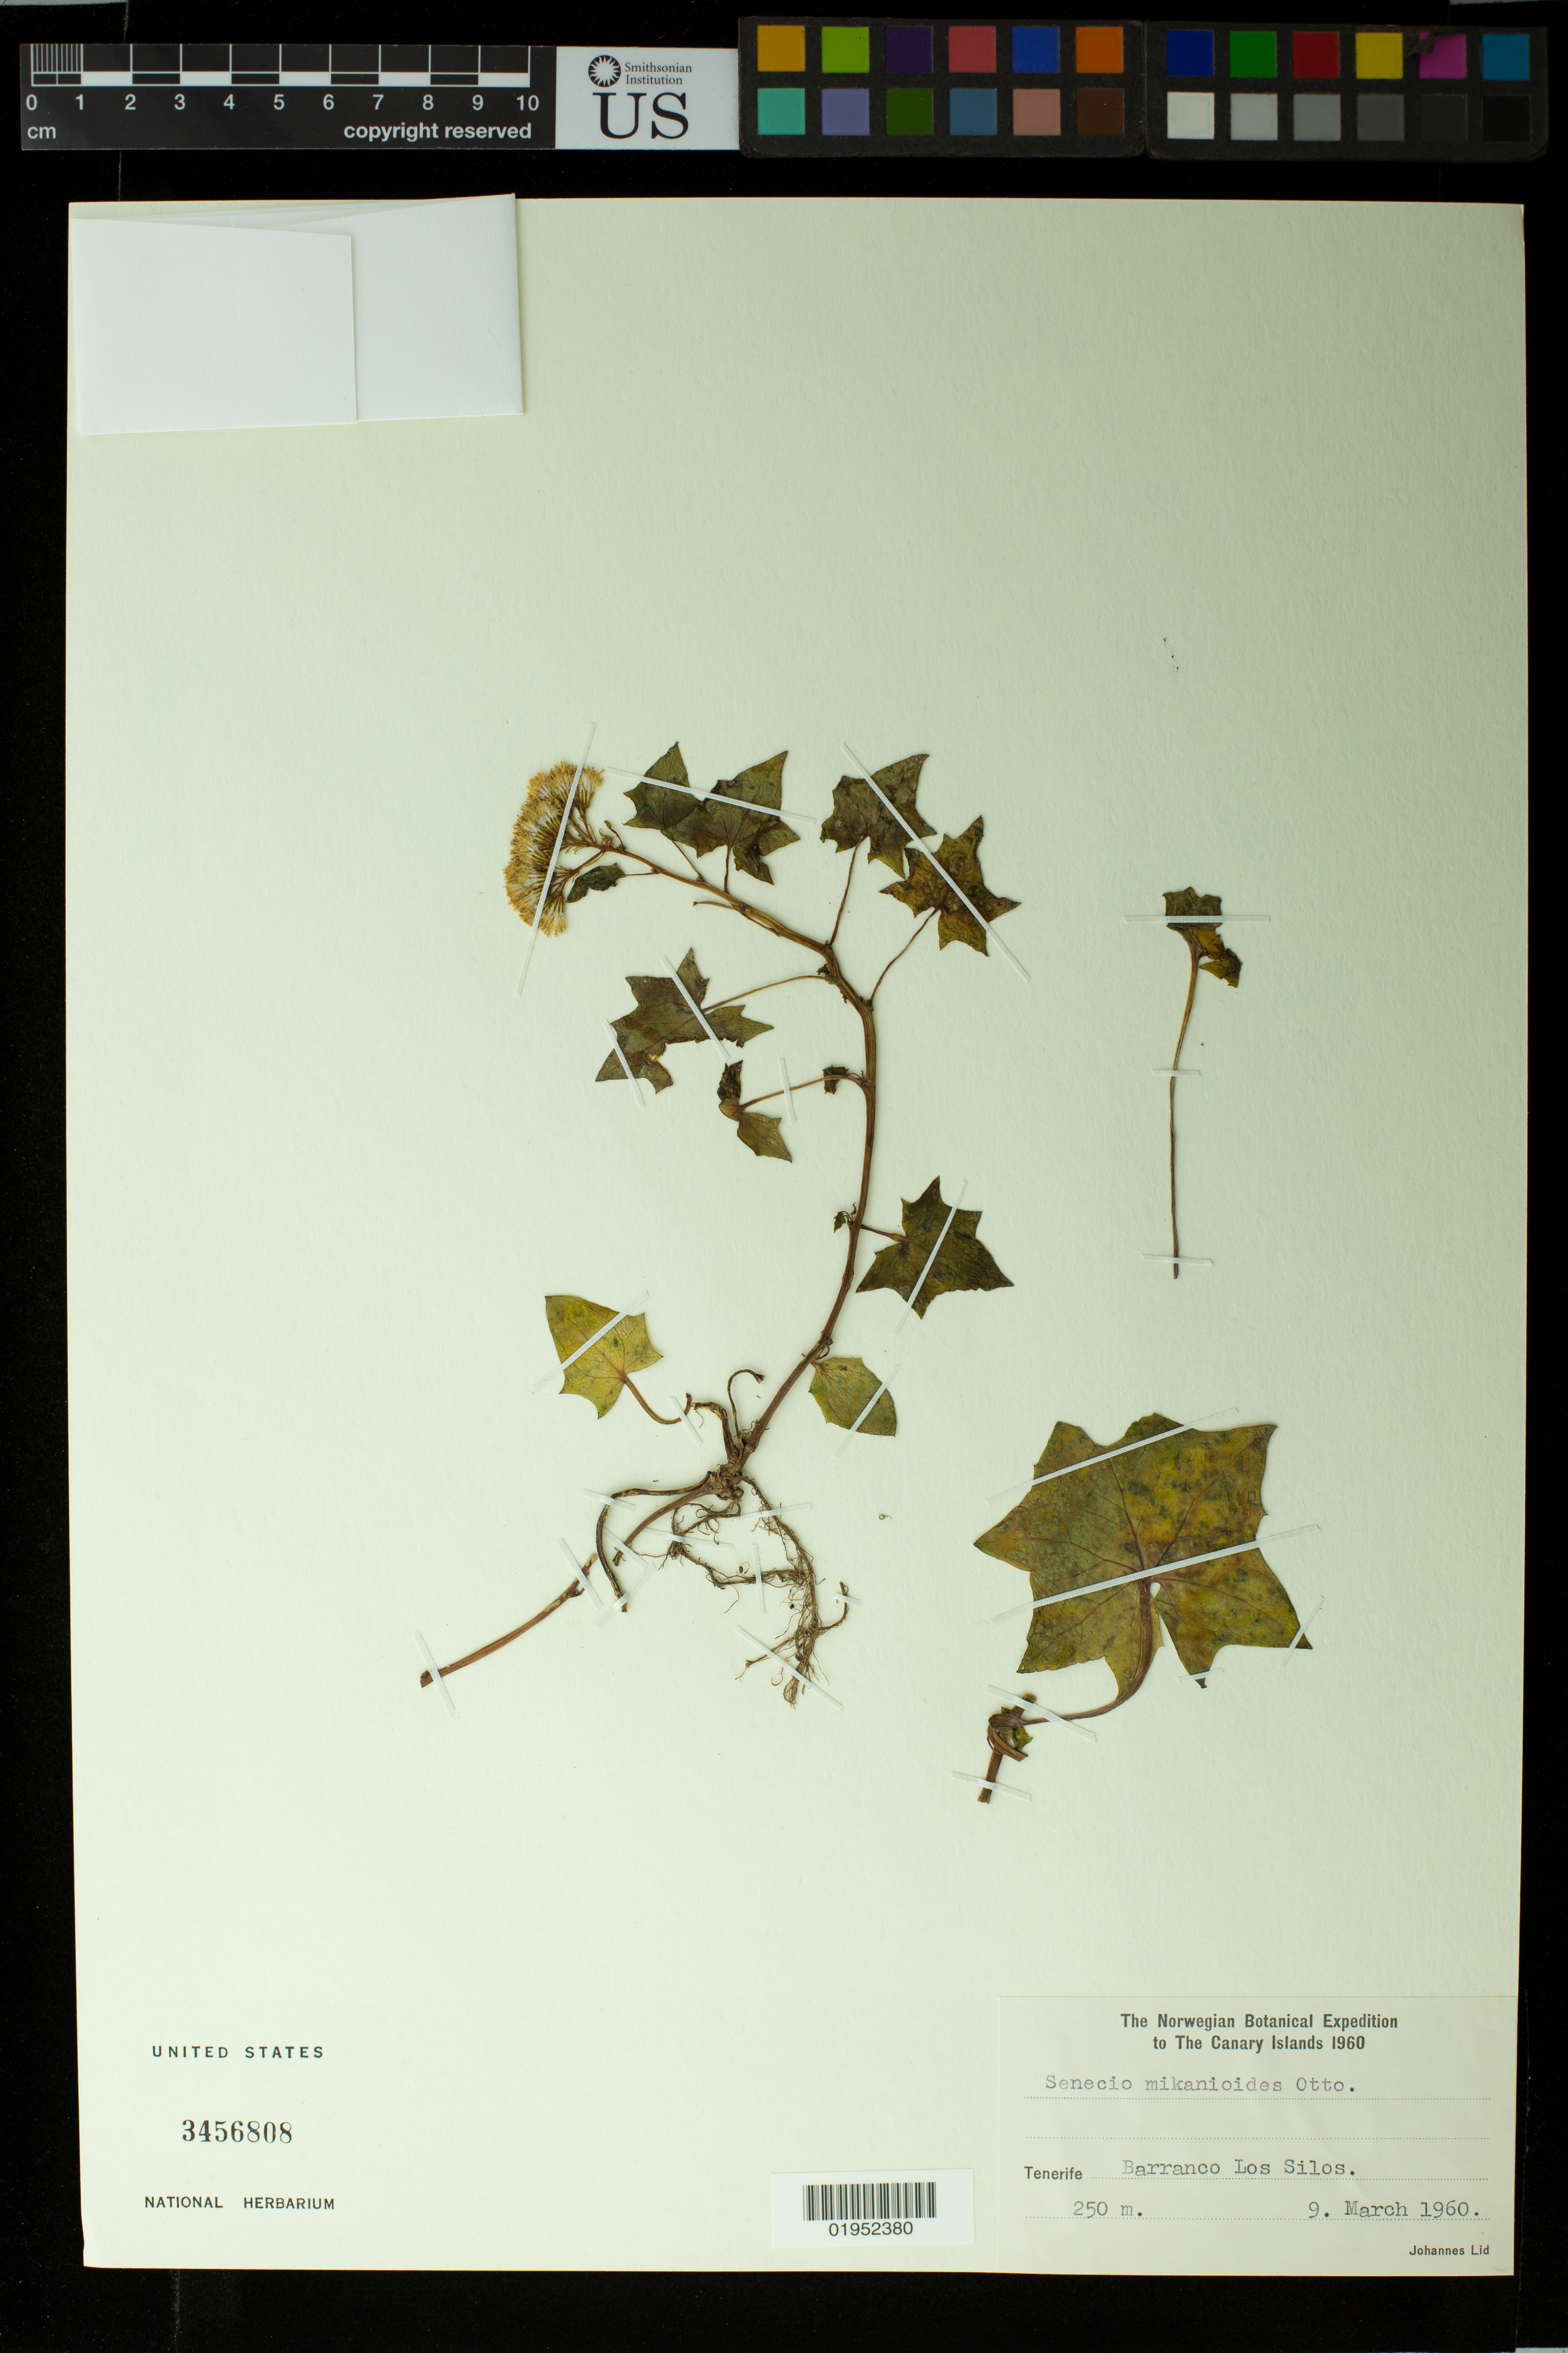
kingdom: Plantae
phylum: Tracheophyta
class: Magnoliopsida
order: Asterales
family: Asteraceae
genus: Senecio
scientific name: Senecio mikanioides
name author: Otto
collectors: J. Lid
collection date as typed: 9 Mar 1960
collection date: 1960-03-09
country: Spain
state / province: Canarias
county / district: Tenerife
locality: Barranco Los Silos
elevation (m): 250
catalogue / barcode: US 3456808